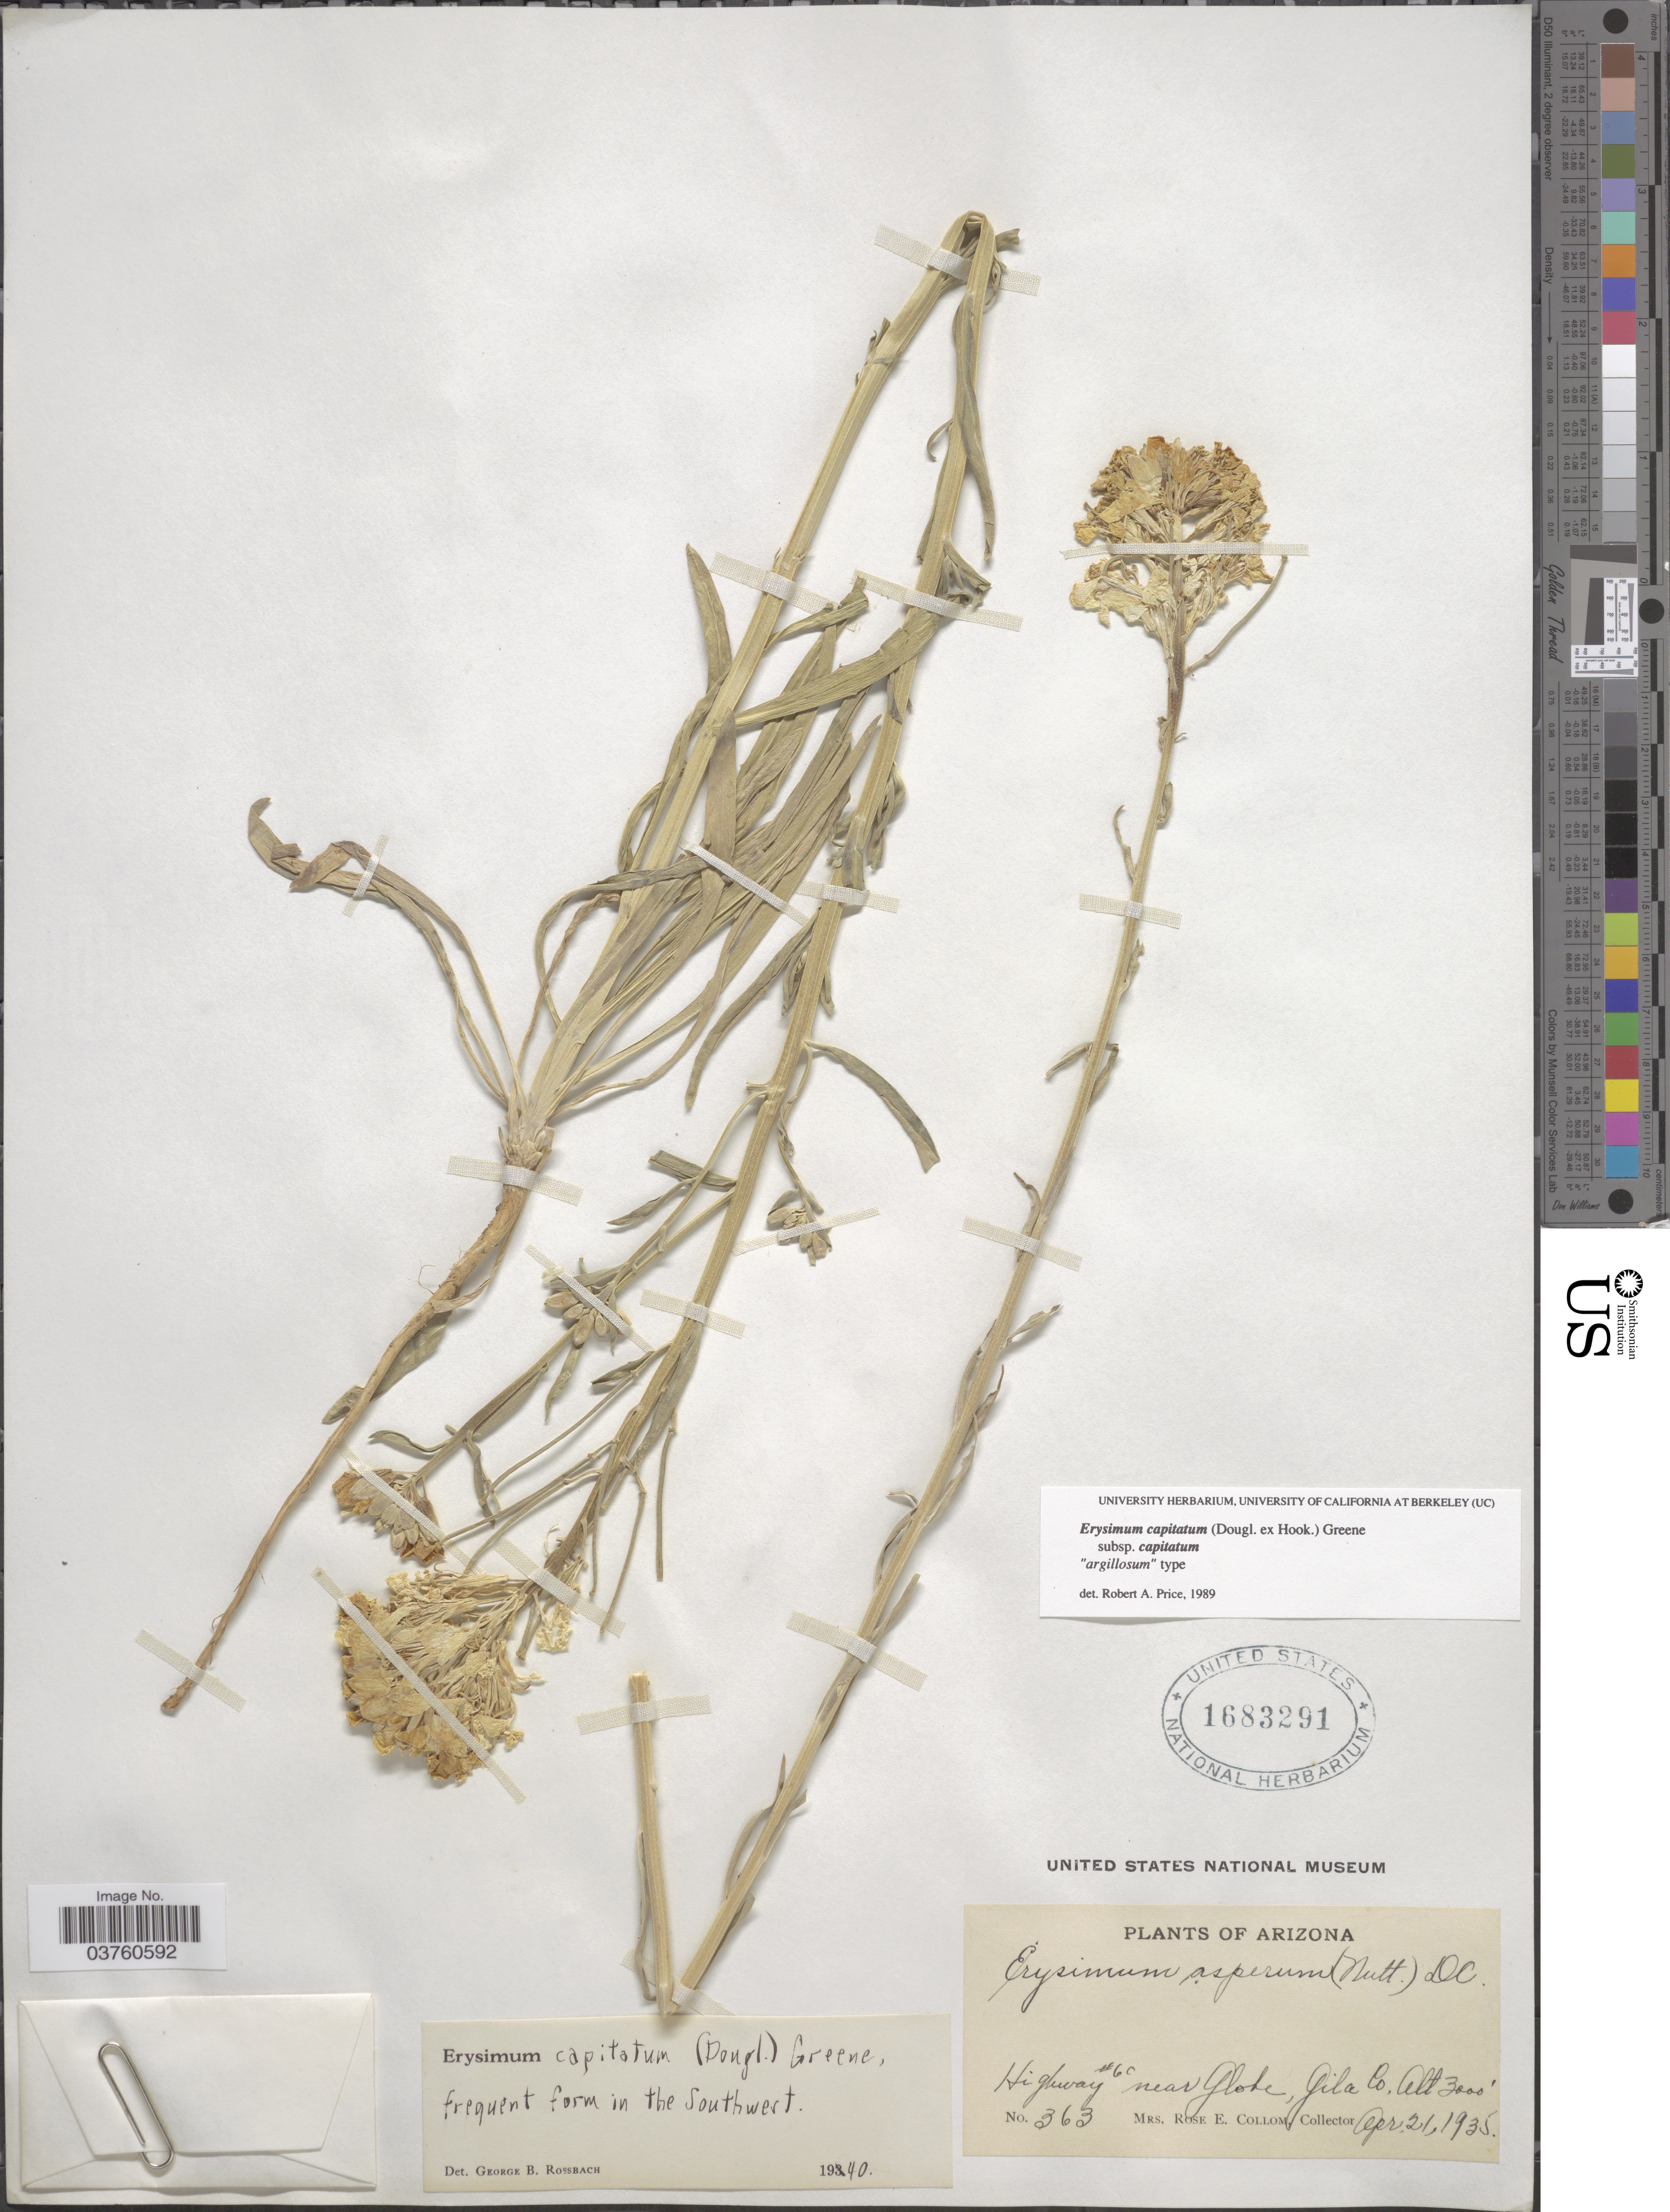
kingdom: Plantae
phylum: Tracheophyta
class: Magnoliopsida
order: Brassicales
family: Brassicaceae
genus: Erysimum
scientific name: Erysimum capitatum subsp. capitatum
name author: (Douglas ex Hook.) Greene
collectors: R. E. Collom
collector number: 363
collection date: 1935-04-21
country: United States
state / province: Arizona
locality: Highway #60 near Globe, Gila Co.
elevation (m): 914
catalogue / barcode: US 1683291